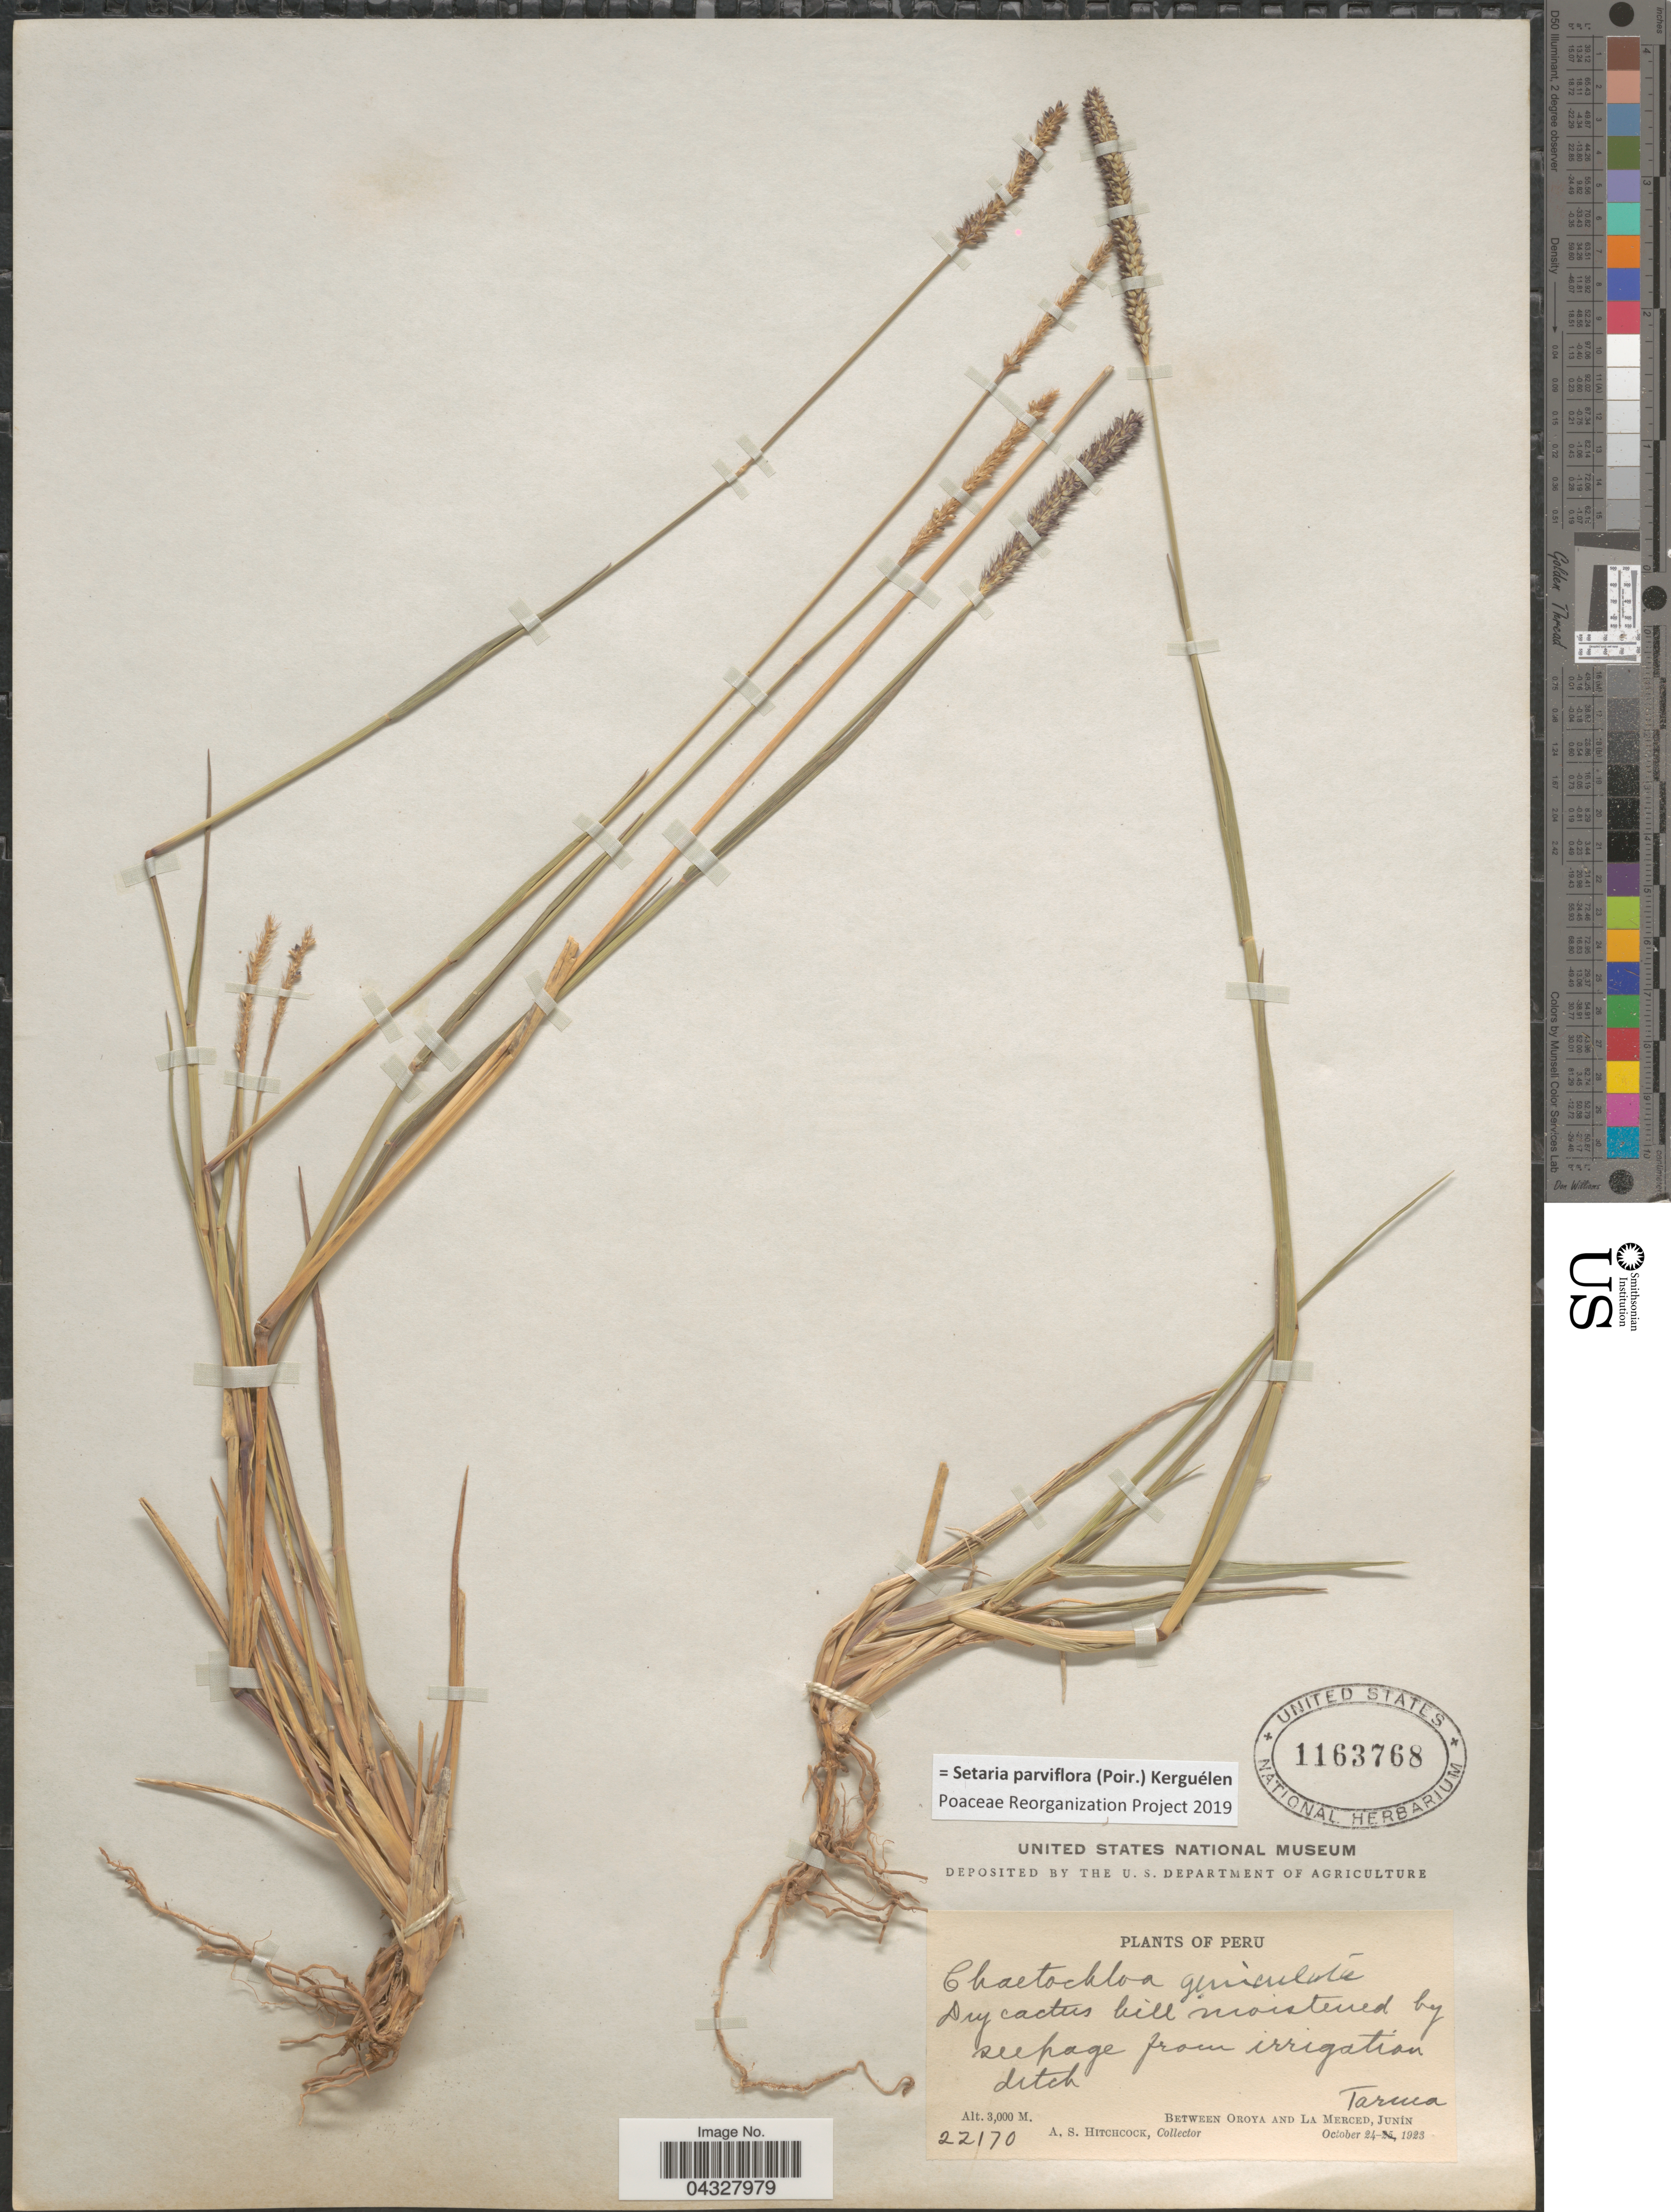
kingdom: Plantae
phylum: Tracheophyta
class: Liliopsida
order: Poales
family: Poaceae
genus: Setaria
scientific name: Setaria parviflora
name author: (Poir.) Kerguélen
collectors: A. S. Hitchcock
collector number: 22170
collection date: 1923-10-24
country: Peru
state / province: Junín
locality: Between Oroya and La Merced. Tarma.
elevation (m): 3000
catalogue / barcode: US 1163768